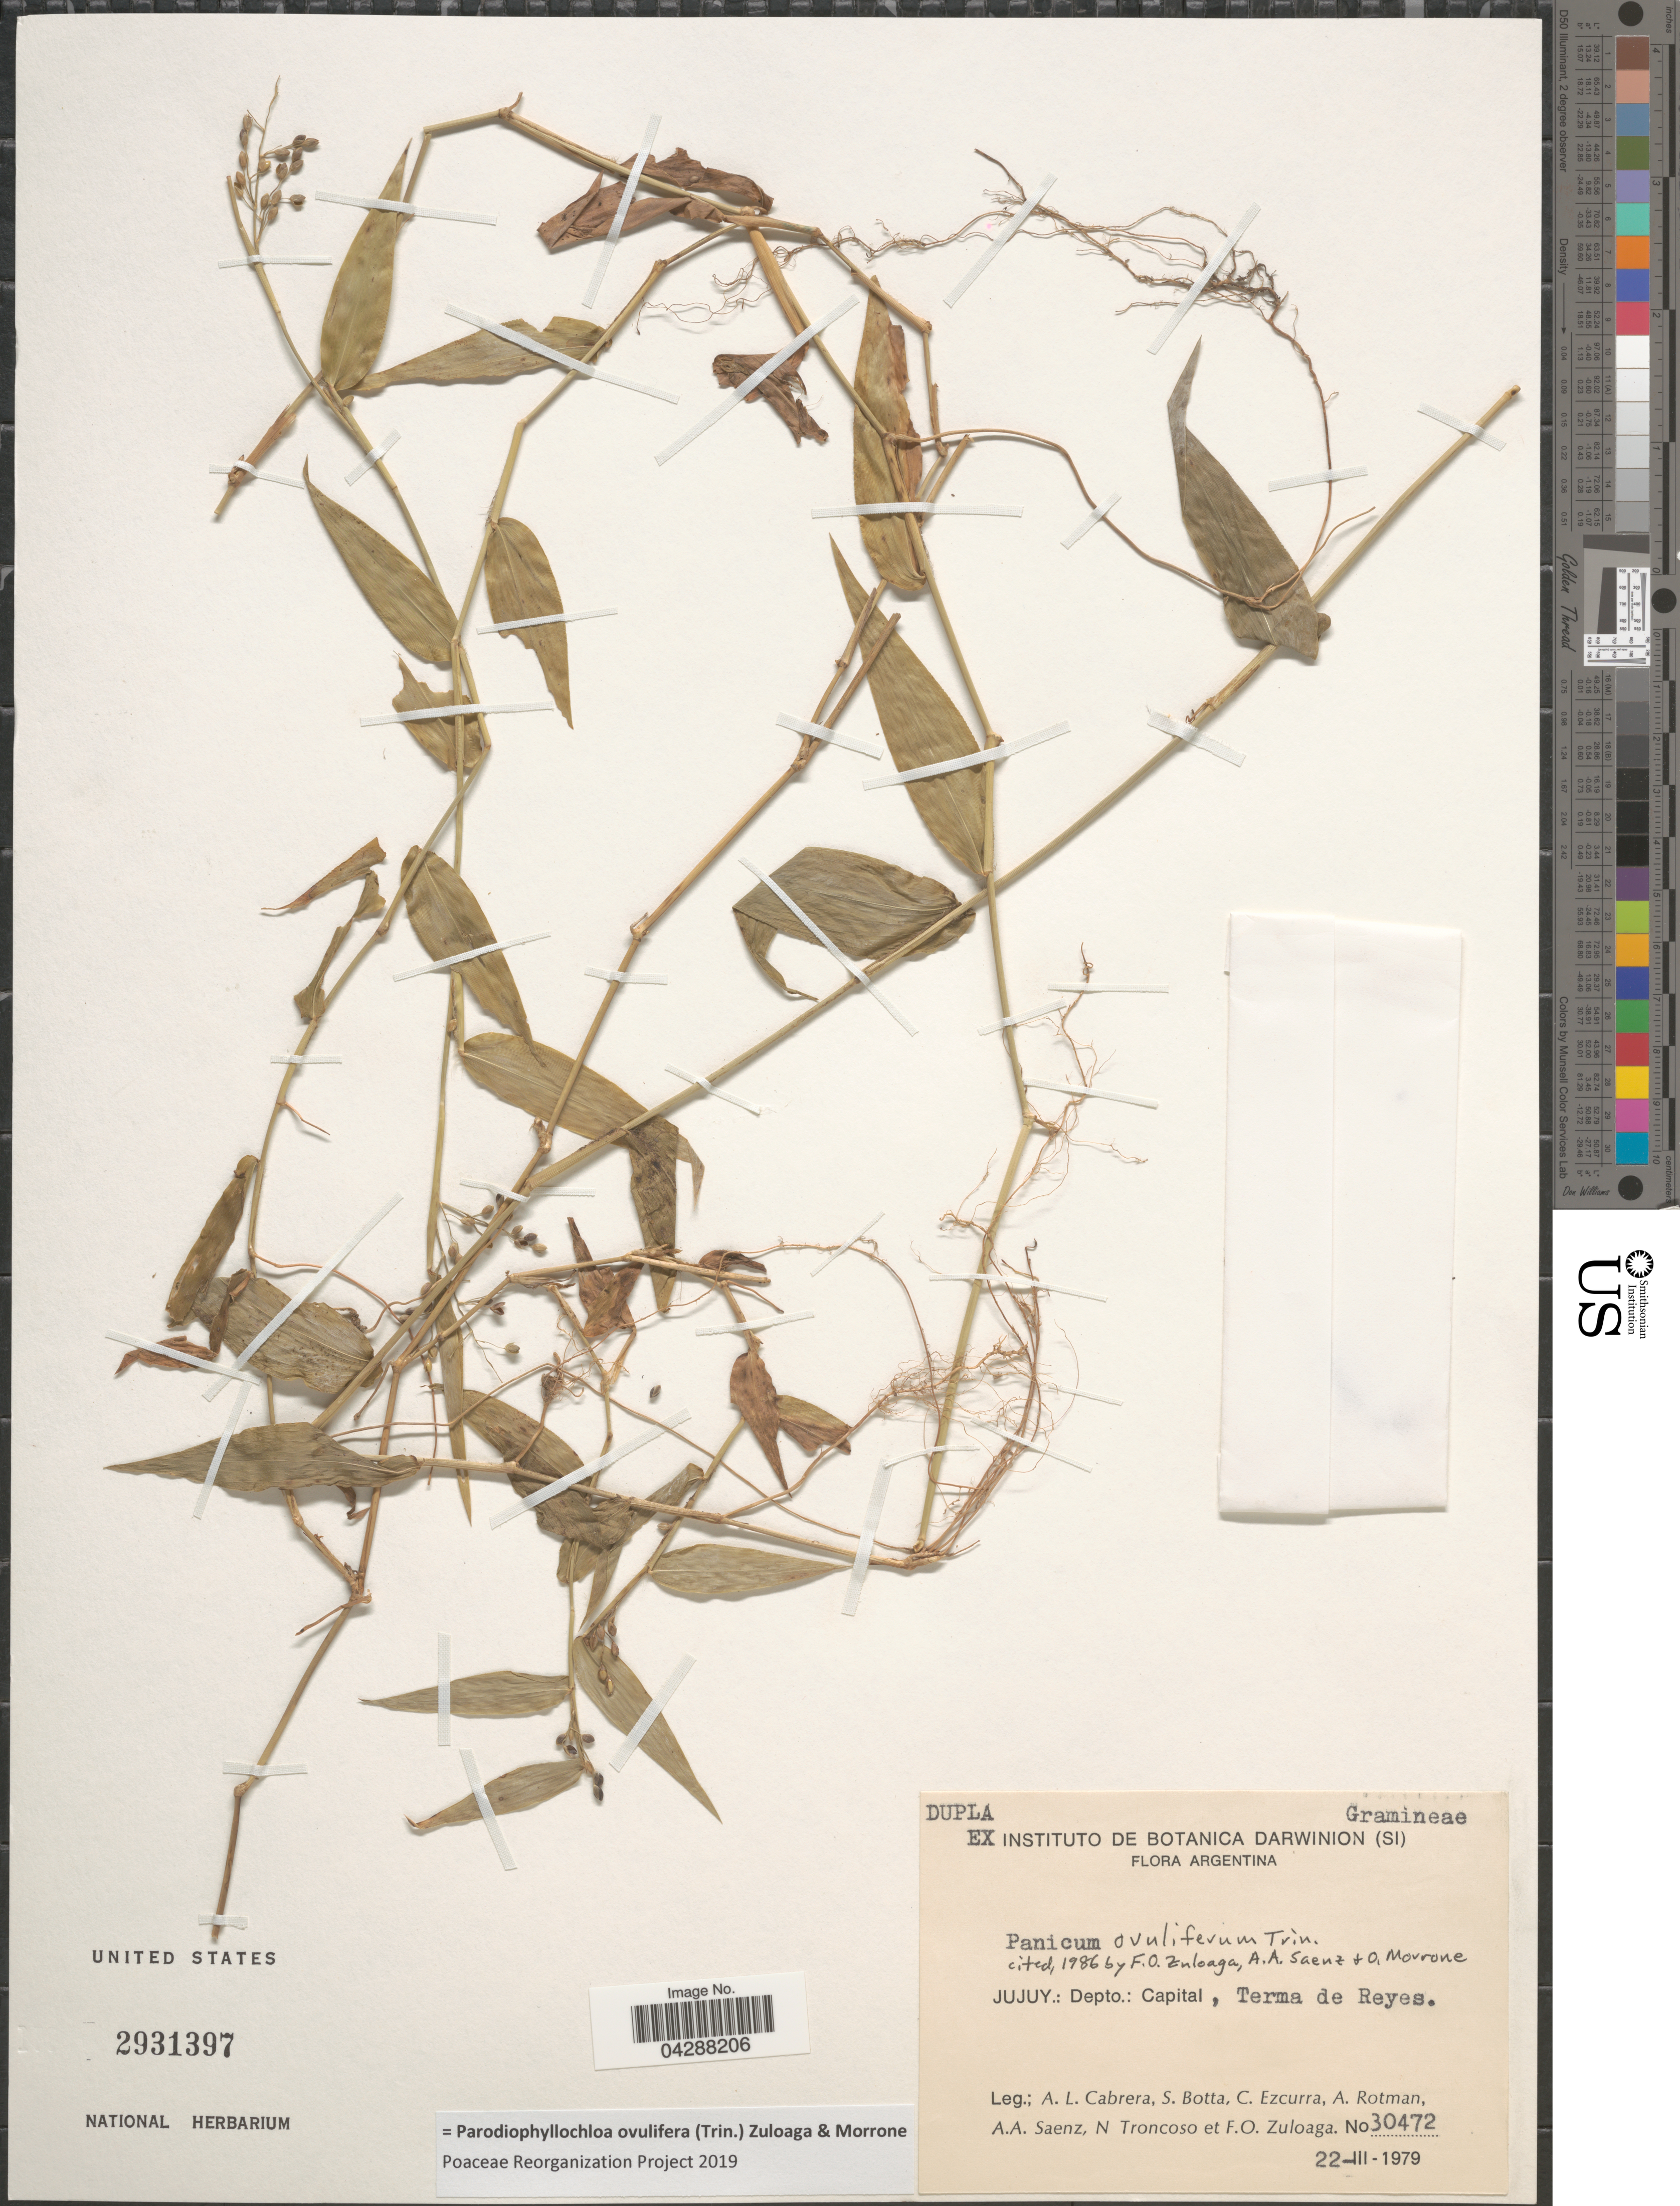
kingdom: Plantae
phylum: Tracheophyta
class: Liliopsida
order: Poales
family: Poaceae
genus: Parodiophyllochloa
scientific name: Parodiophyllochloa ovulifera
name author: (Trin.) Zuloaga & Morrone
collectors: A. L. Cabrera, S. Botta, C. Ezcurra, A. D. Rotman & et al.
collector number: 30472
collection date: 1979-03-22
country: Argentina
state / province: Jujuy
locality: Depto.: Capital, Terma de Reyes.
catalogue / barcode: US 2931397